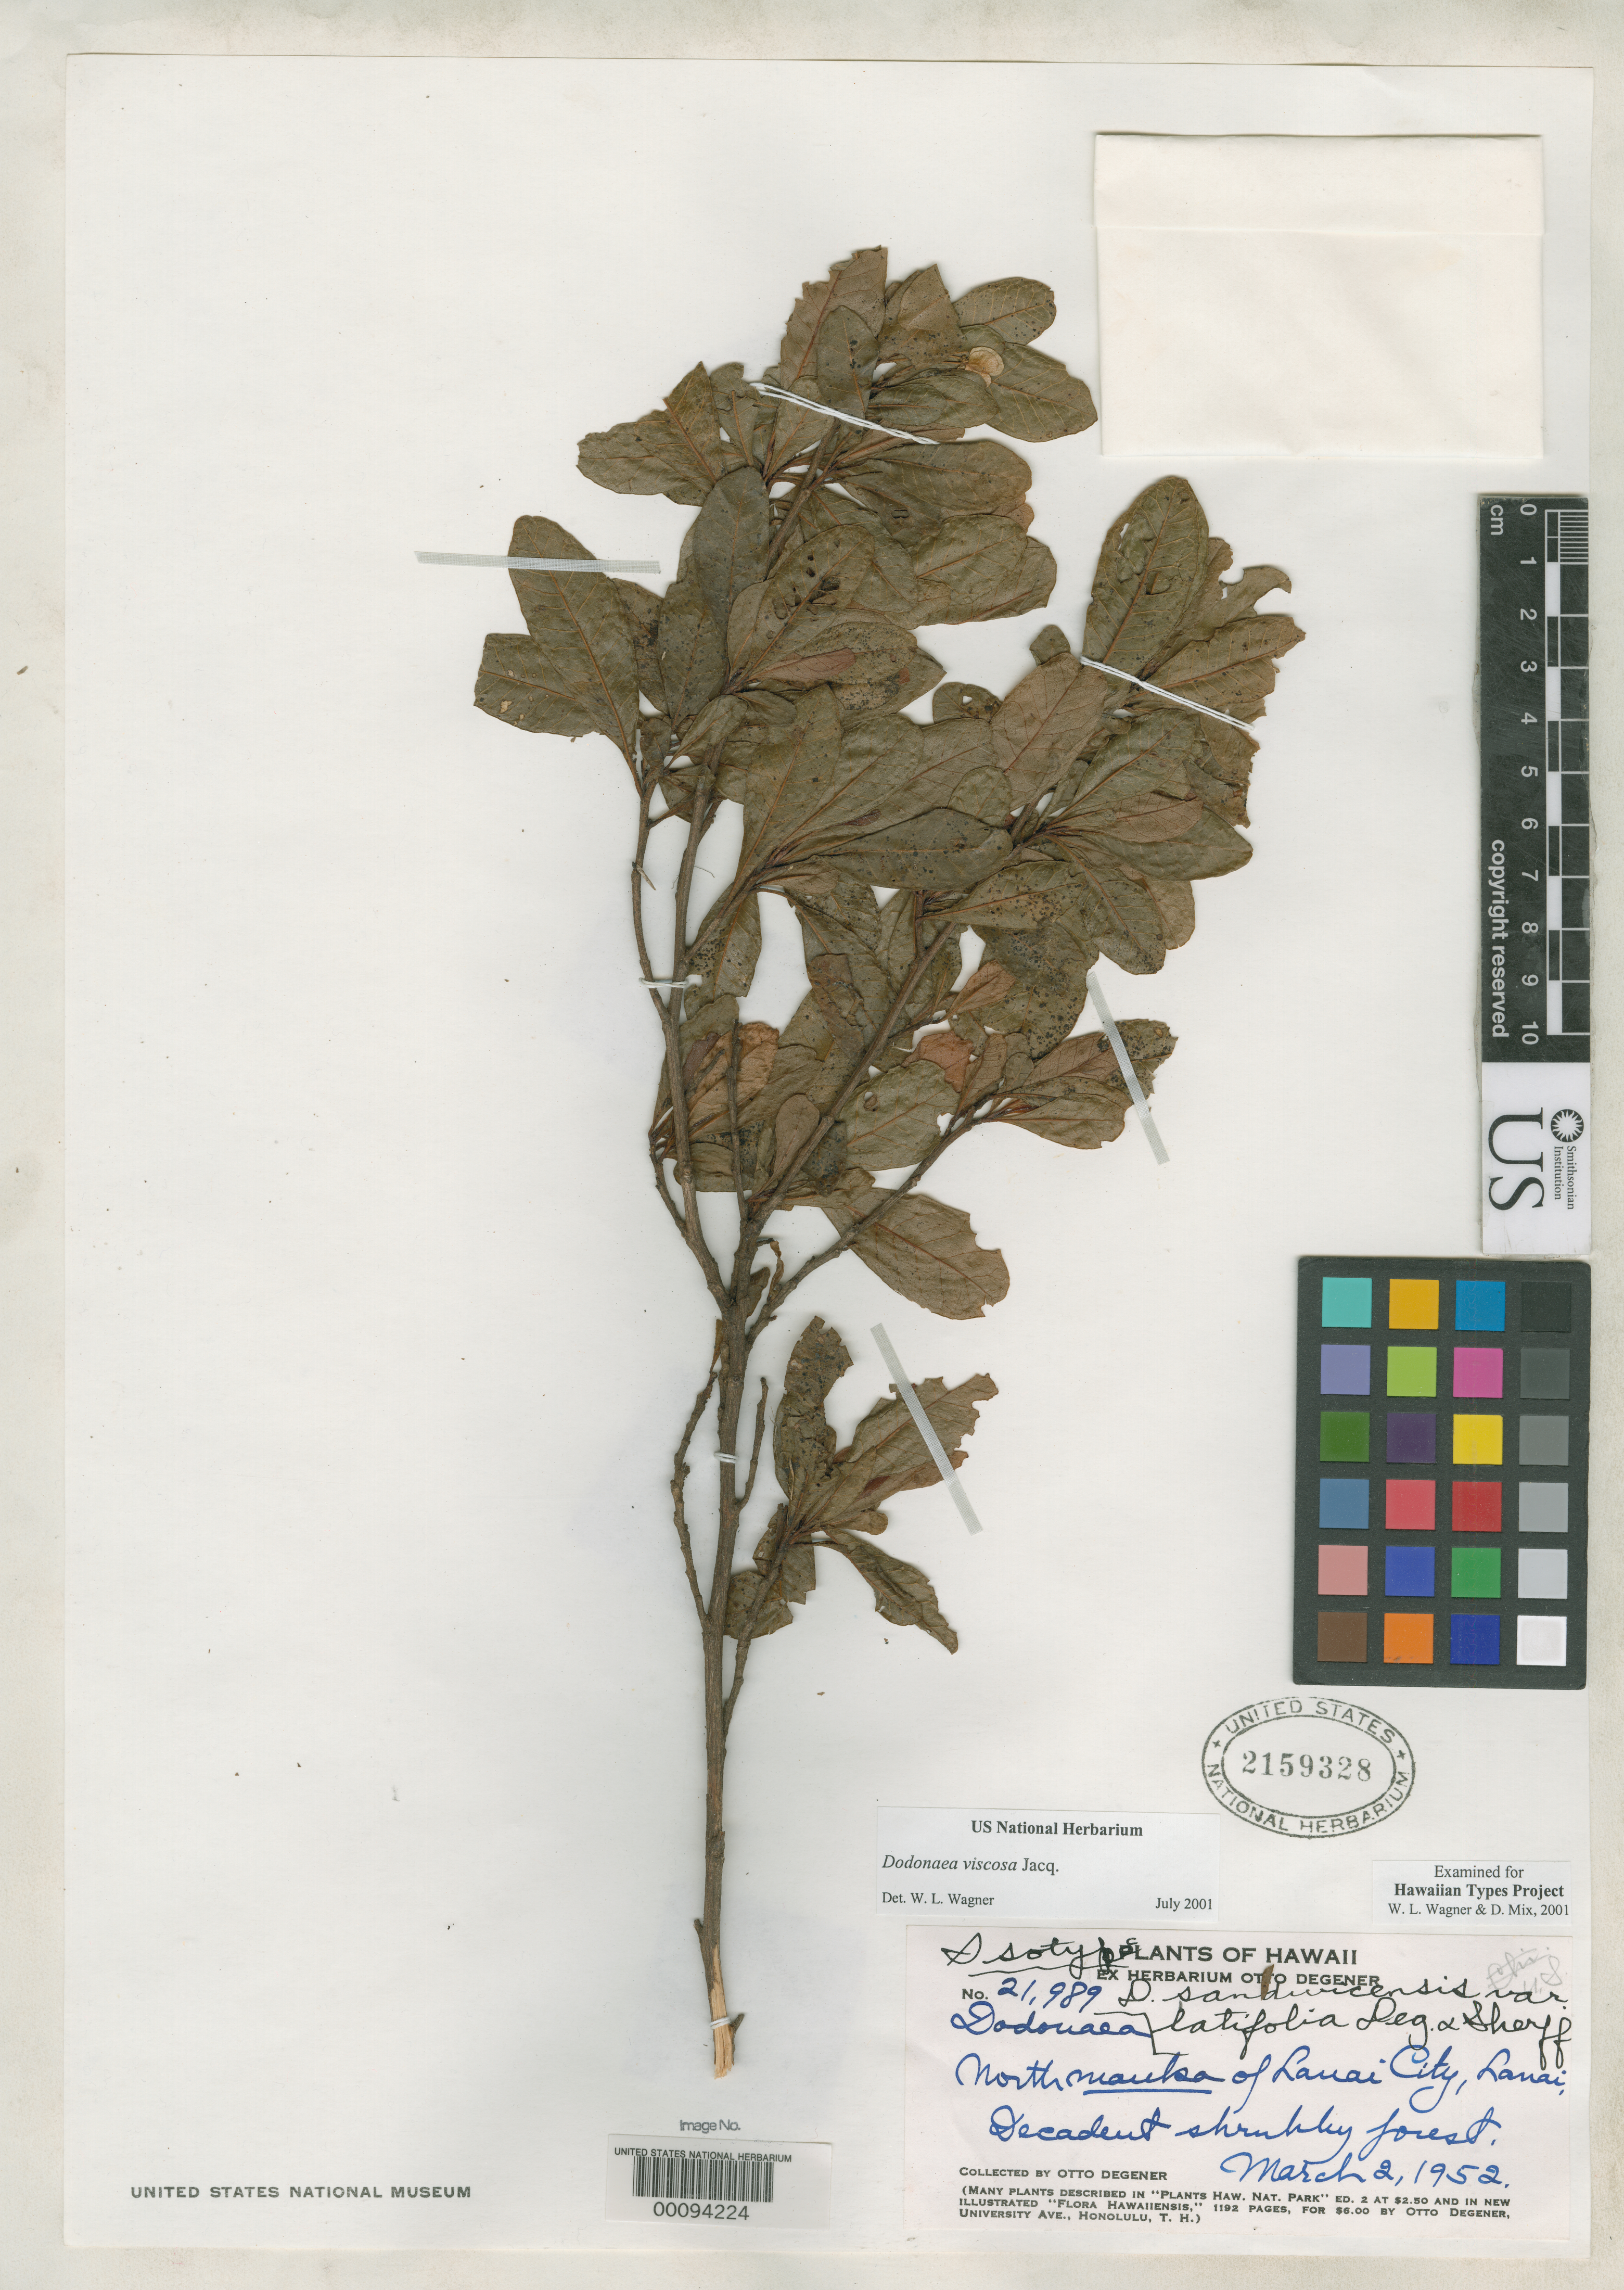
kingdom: Plantae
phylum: Tracheophyta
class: Magnoliopsida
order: Sapindales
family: Sapindaceae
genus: Dodonaea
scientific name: Dodonaea sandwicensis var. latifolia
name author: O. Deg. & Sherff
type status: Isotype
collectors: O. Degener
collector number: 21989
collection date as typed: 02 Mar 1952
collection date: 1952-03-02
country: United States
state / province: Hawaii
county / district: Maui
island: Lana'i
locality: Lauai city.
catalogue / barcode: US 2159328